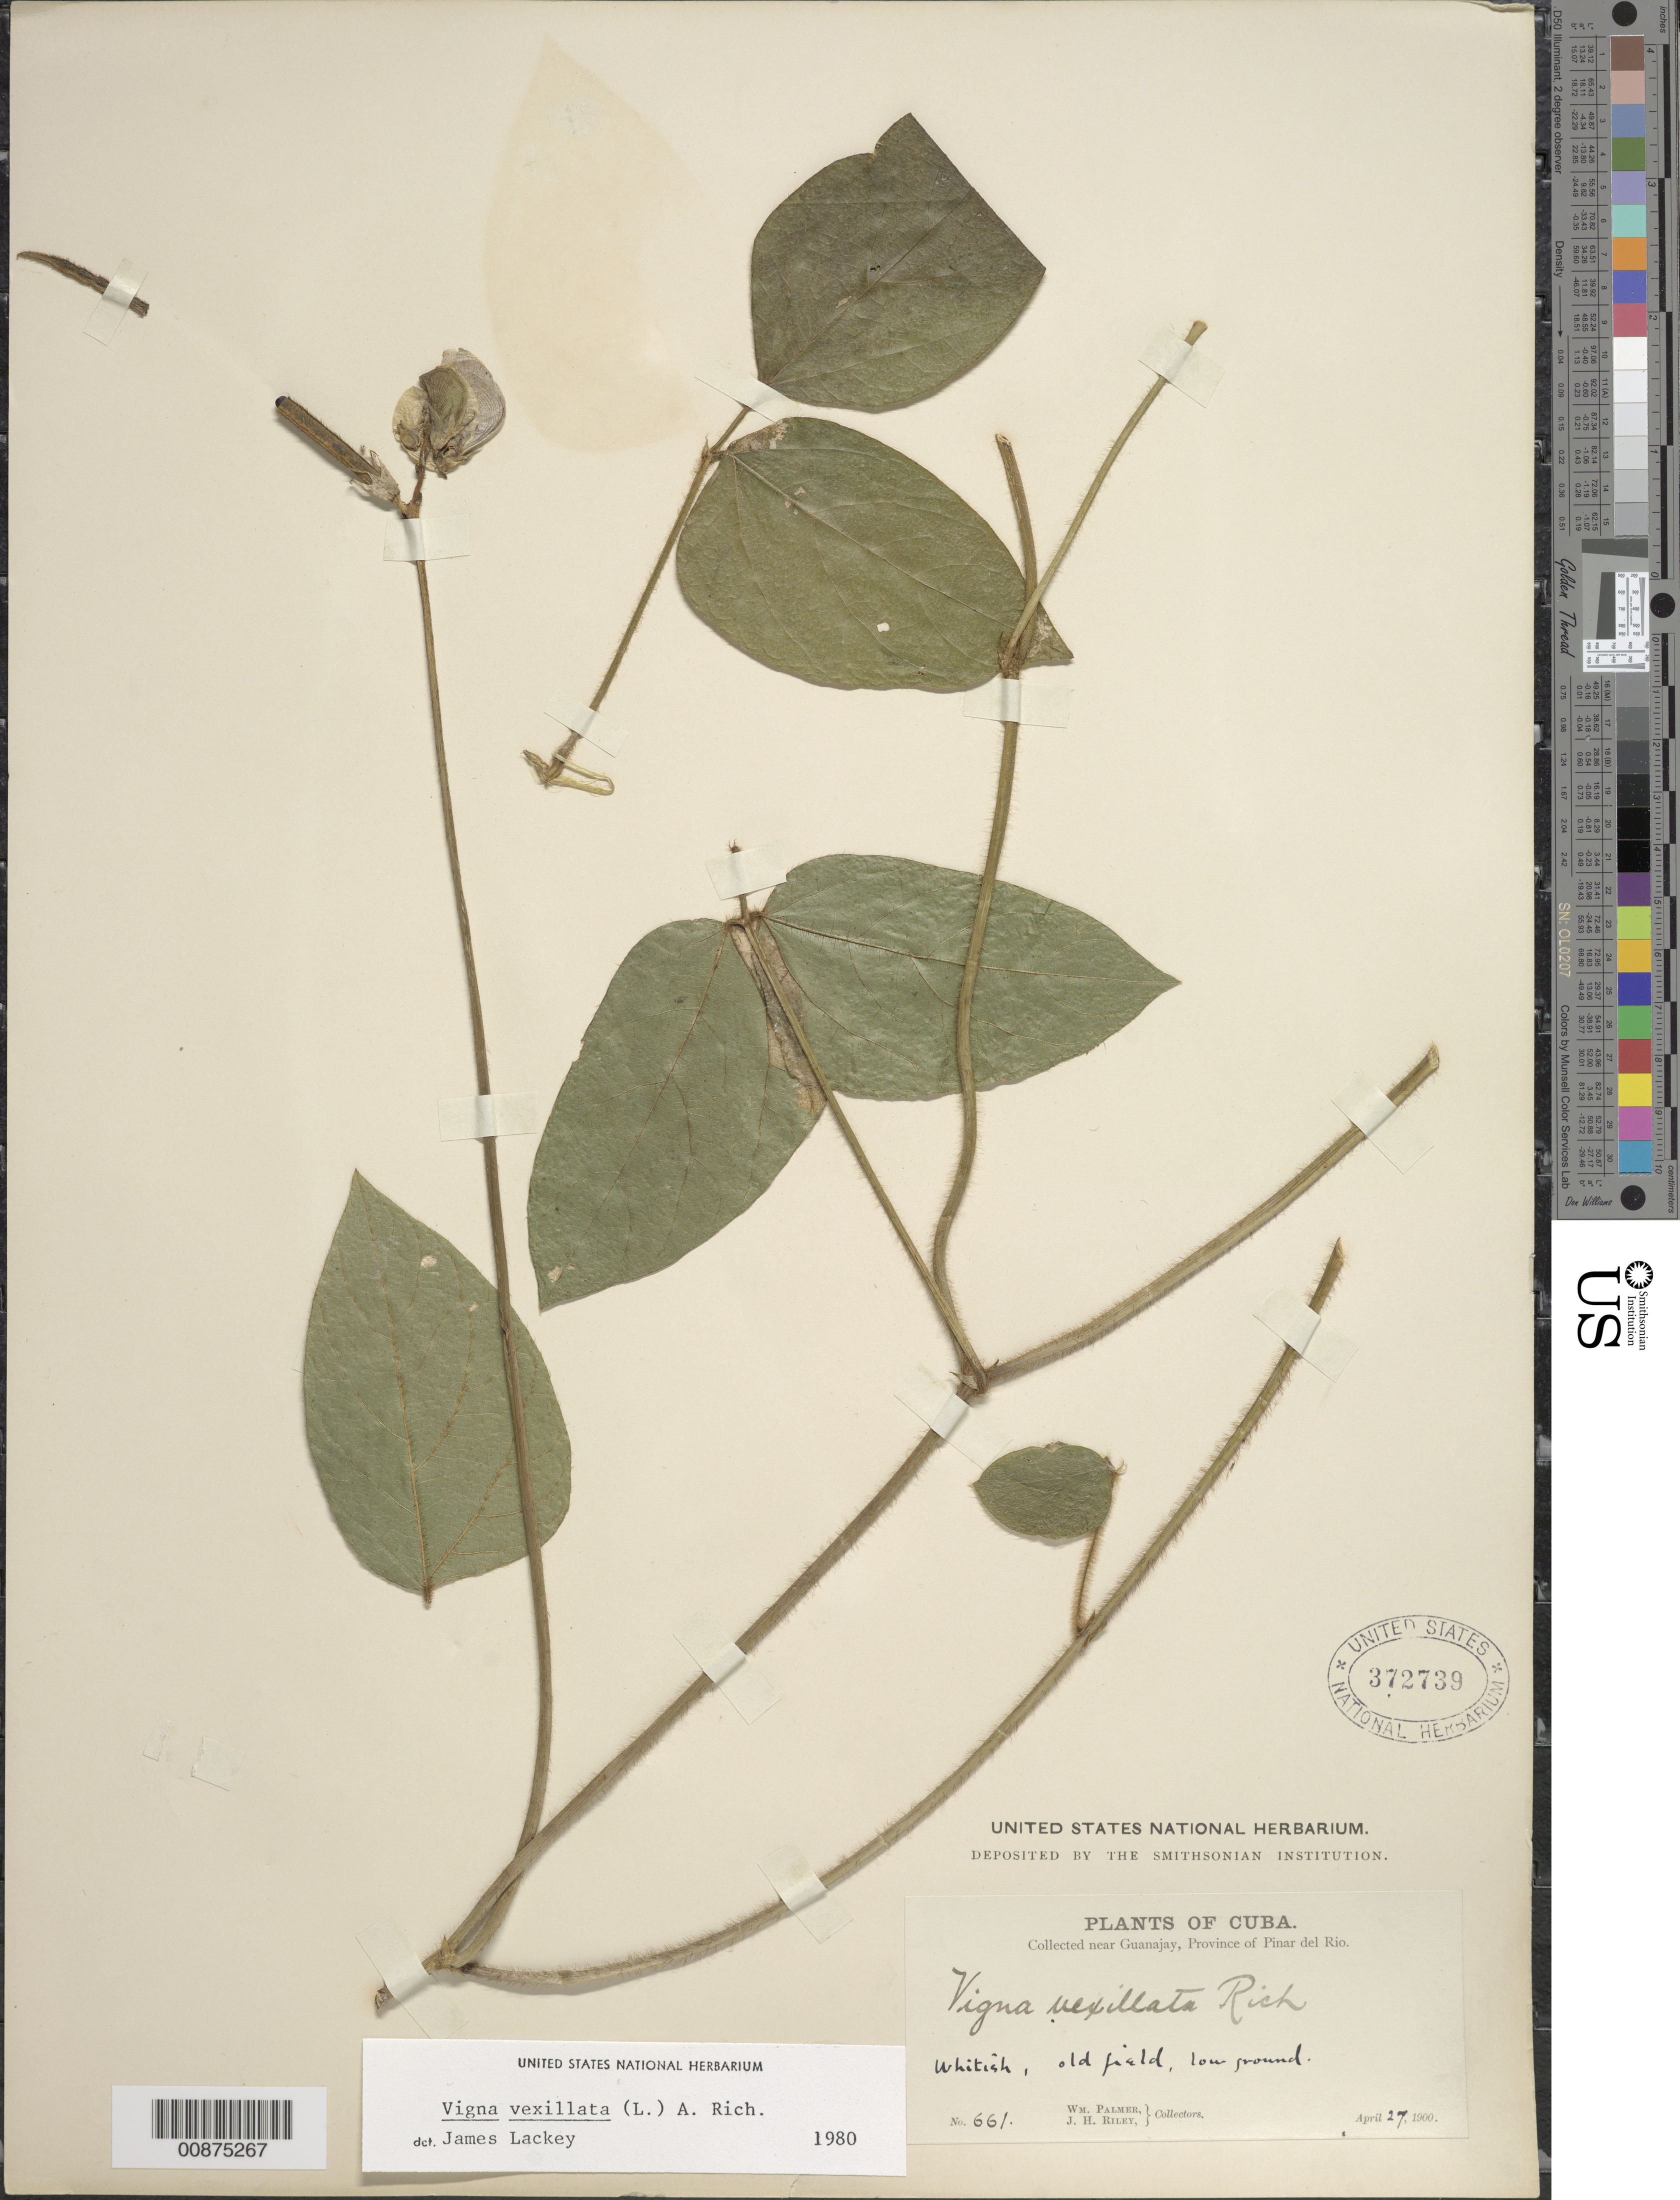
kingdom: Plantae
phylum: Tracheophyta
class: Magnoliopsida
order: Fabales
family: Fabaceae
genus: Vigna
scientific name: Vigna vexillata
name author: (L.) A. Rich.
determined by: Lackey, J.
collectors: W. Palmer & J. H. Riley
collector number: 661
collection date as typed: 27 Apr 1900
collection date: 1900-04-27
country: Cuba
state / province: Pinar del Rio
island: Cuba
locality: Near Guanajay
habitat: Old field, low ground.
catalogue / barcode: US 372739